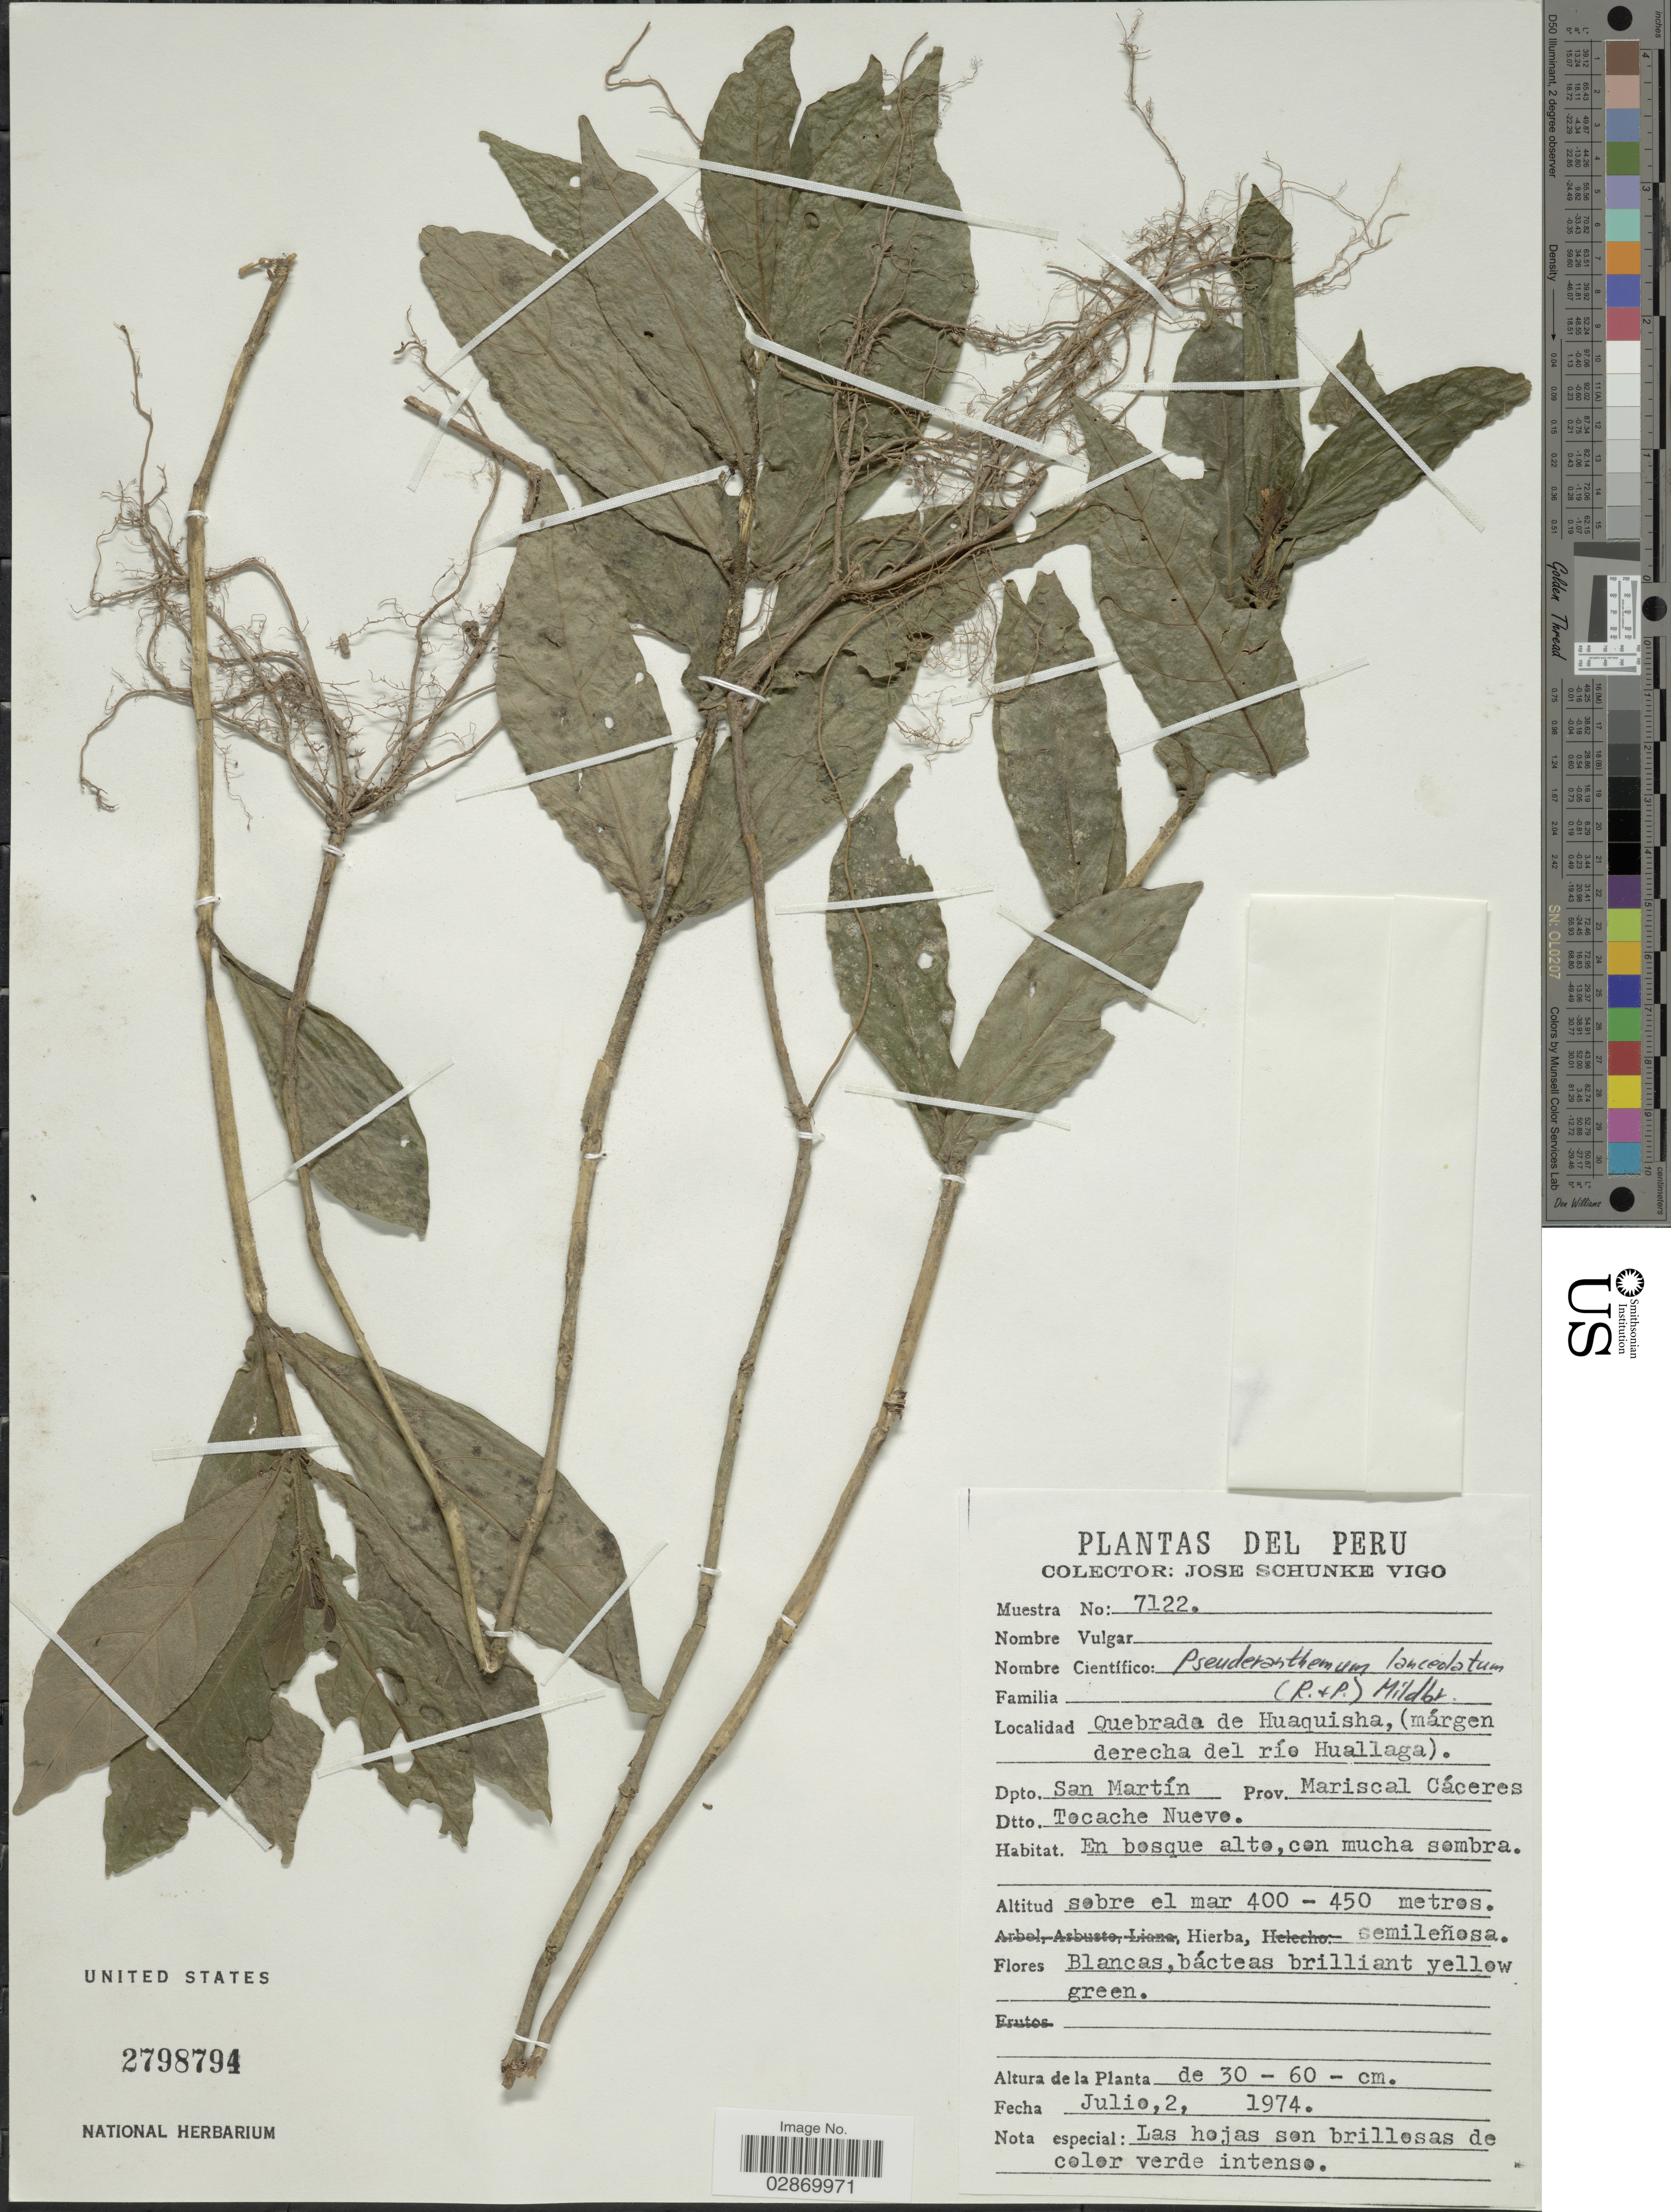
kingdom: Plantae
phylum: Tracheophyta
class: Magnoliopsida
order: Lamiales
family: Acanthaceae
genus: Pseuderanthemum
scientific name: Pseuderanthemum lanceolatum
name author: (Ruiz & Pav.) Wassh.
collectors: J. Schunke Vigo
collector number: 7122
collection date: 1974-07-02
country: Peru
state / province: San Martín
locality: Quebrada de Huaquisha, (márgen derecha del río Huallaga), Dpto. San Martín, Prov. Mariscal Cáceres, Dtto. Tecache Nuevo.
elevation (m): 400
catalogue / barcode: US 2798794